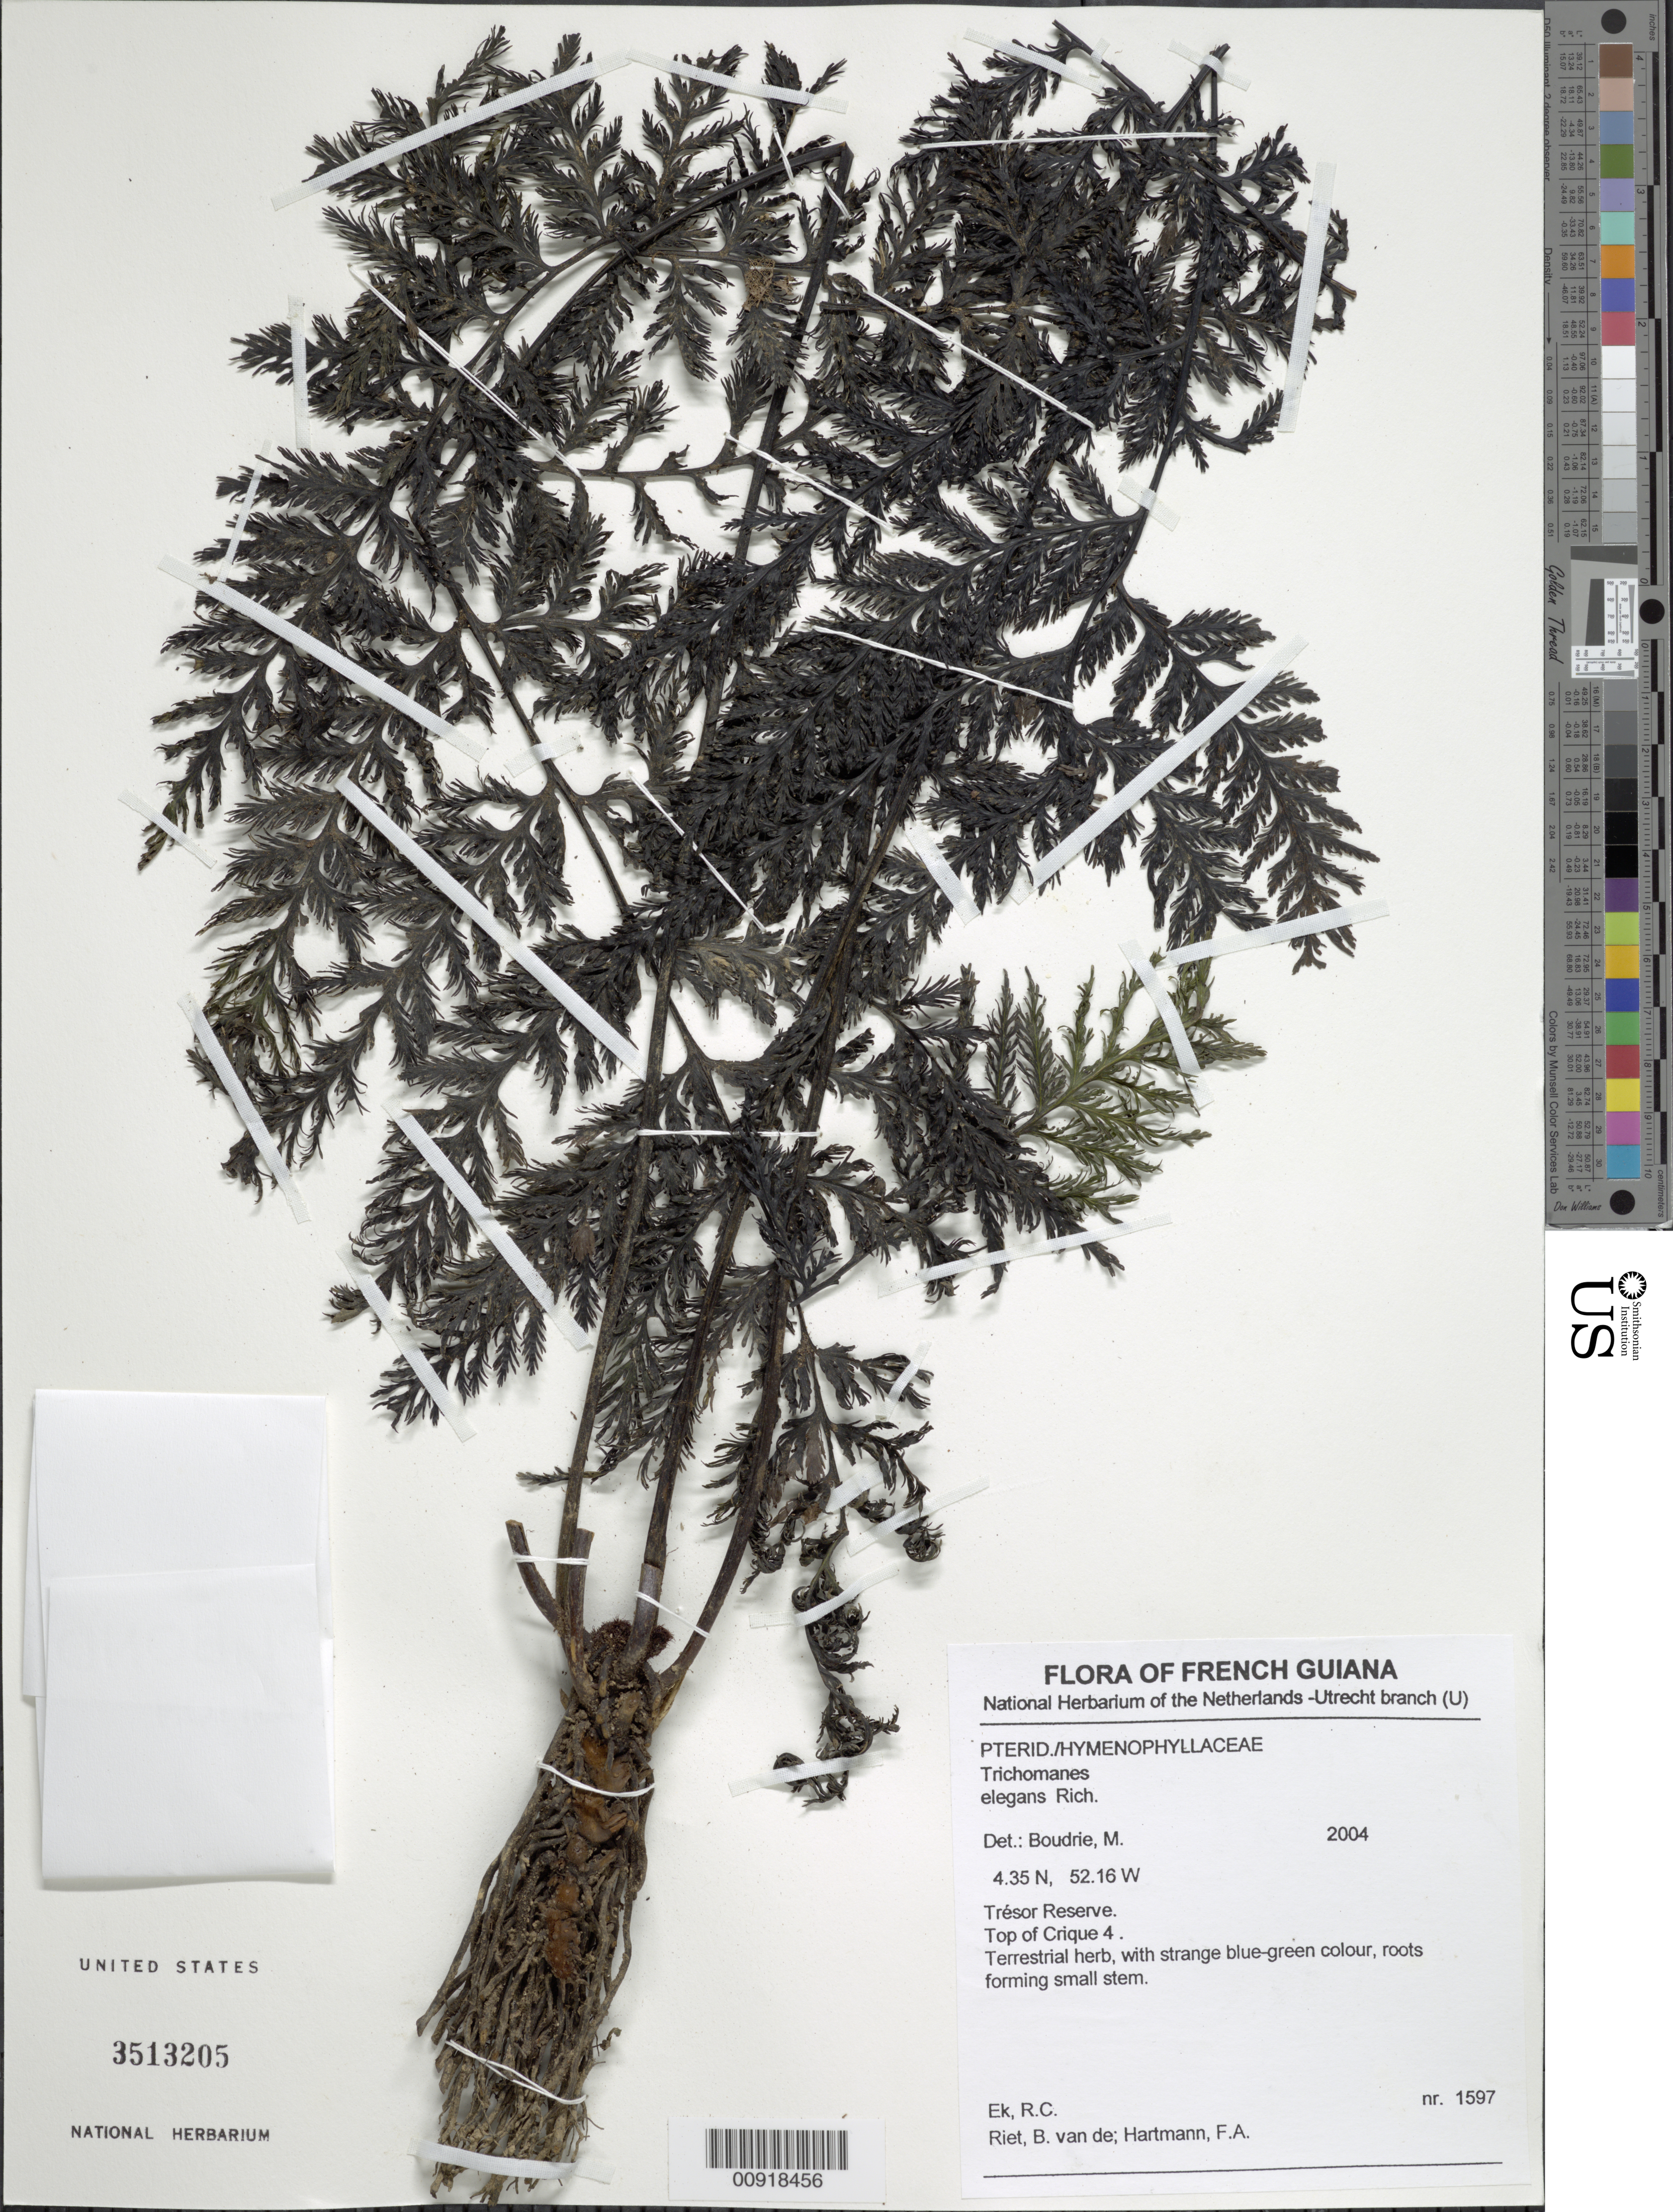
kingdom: Plantae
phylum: Tracheophyta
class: Polypodiopsida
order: Hymenophyllales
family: Hymenophyllaceae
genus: Trichomanes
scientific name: Trichomanes elegans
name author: Rich.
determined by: Boudrie, M.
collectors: R. C. Ek, B. Riet & F. Hartmann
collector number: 1597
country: French Guiana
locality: Trésor Reserve, top of Crique 4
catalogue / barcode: US 3513205